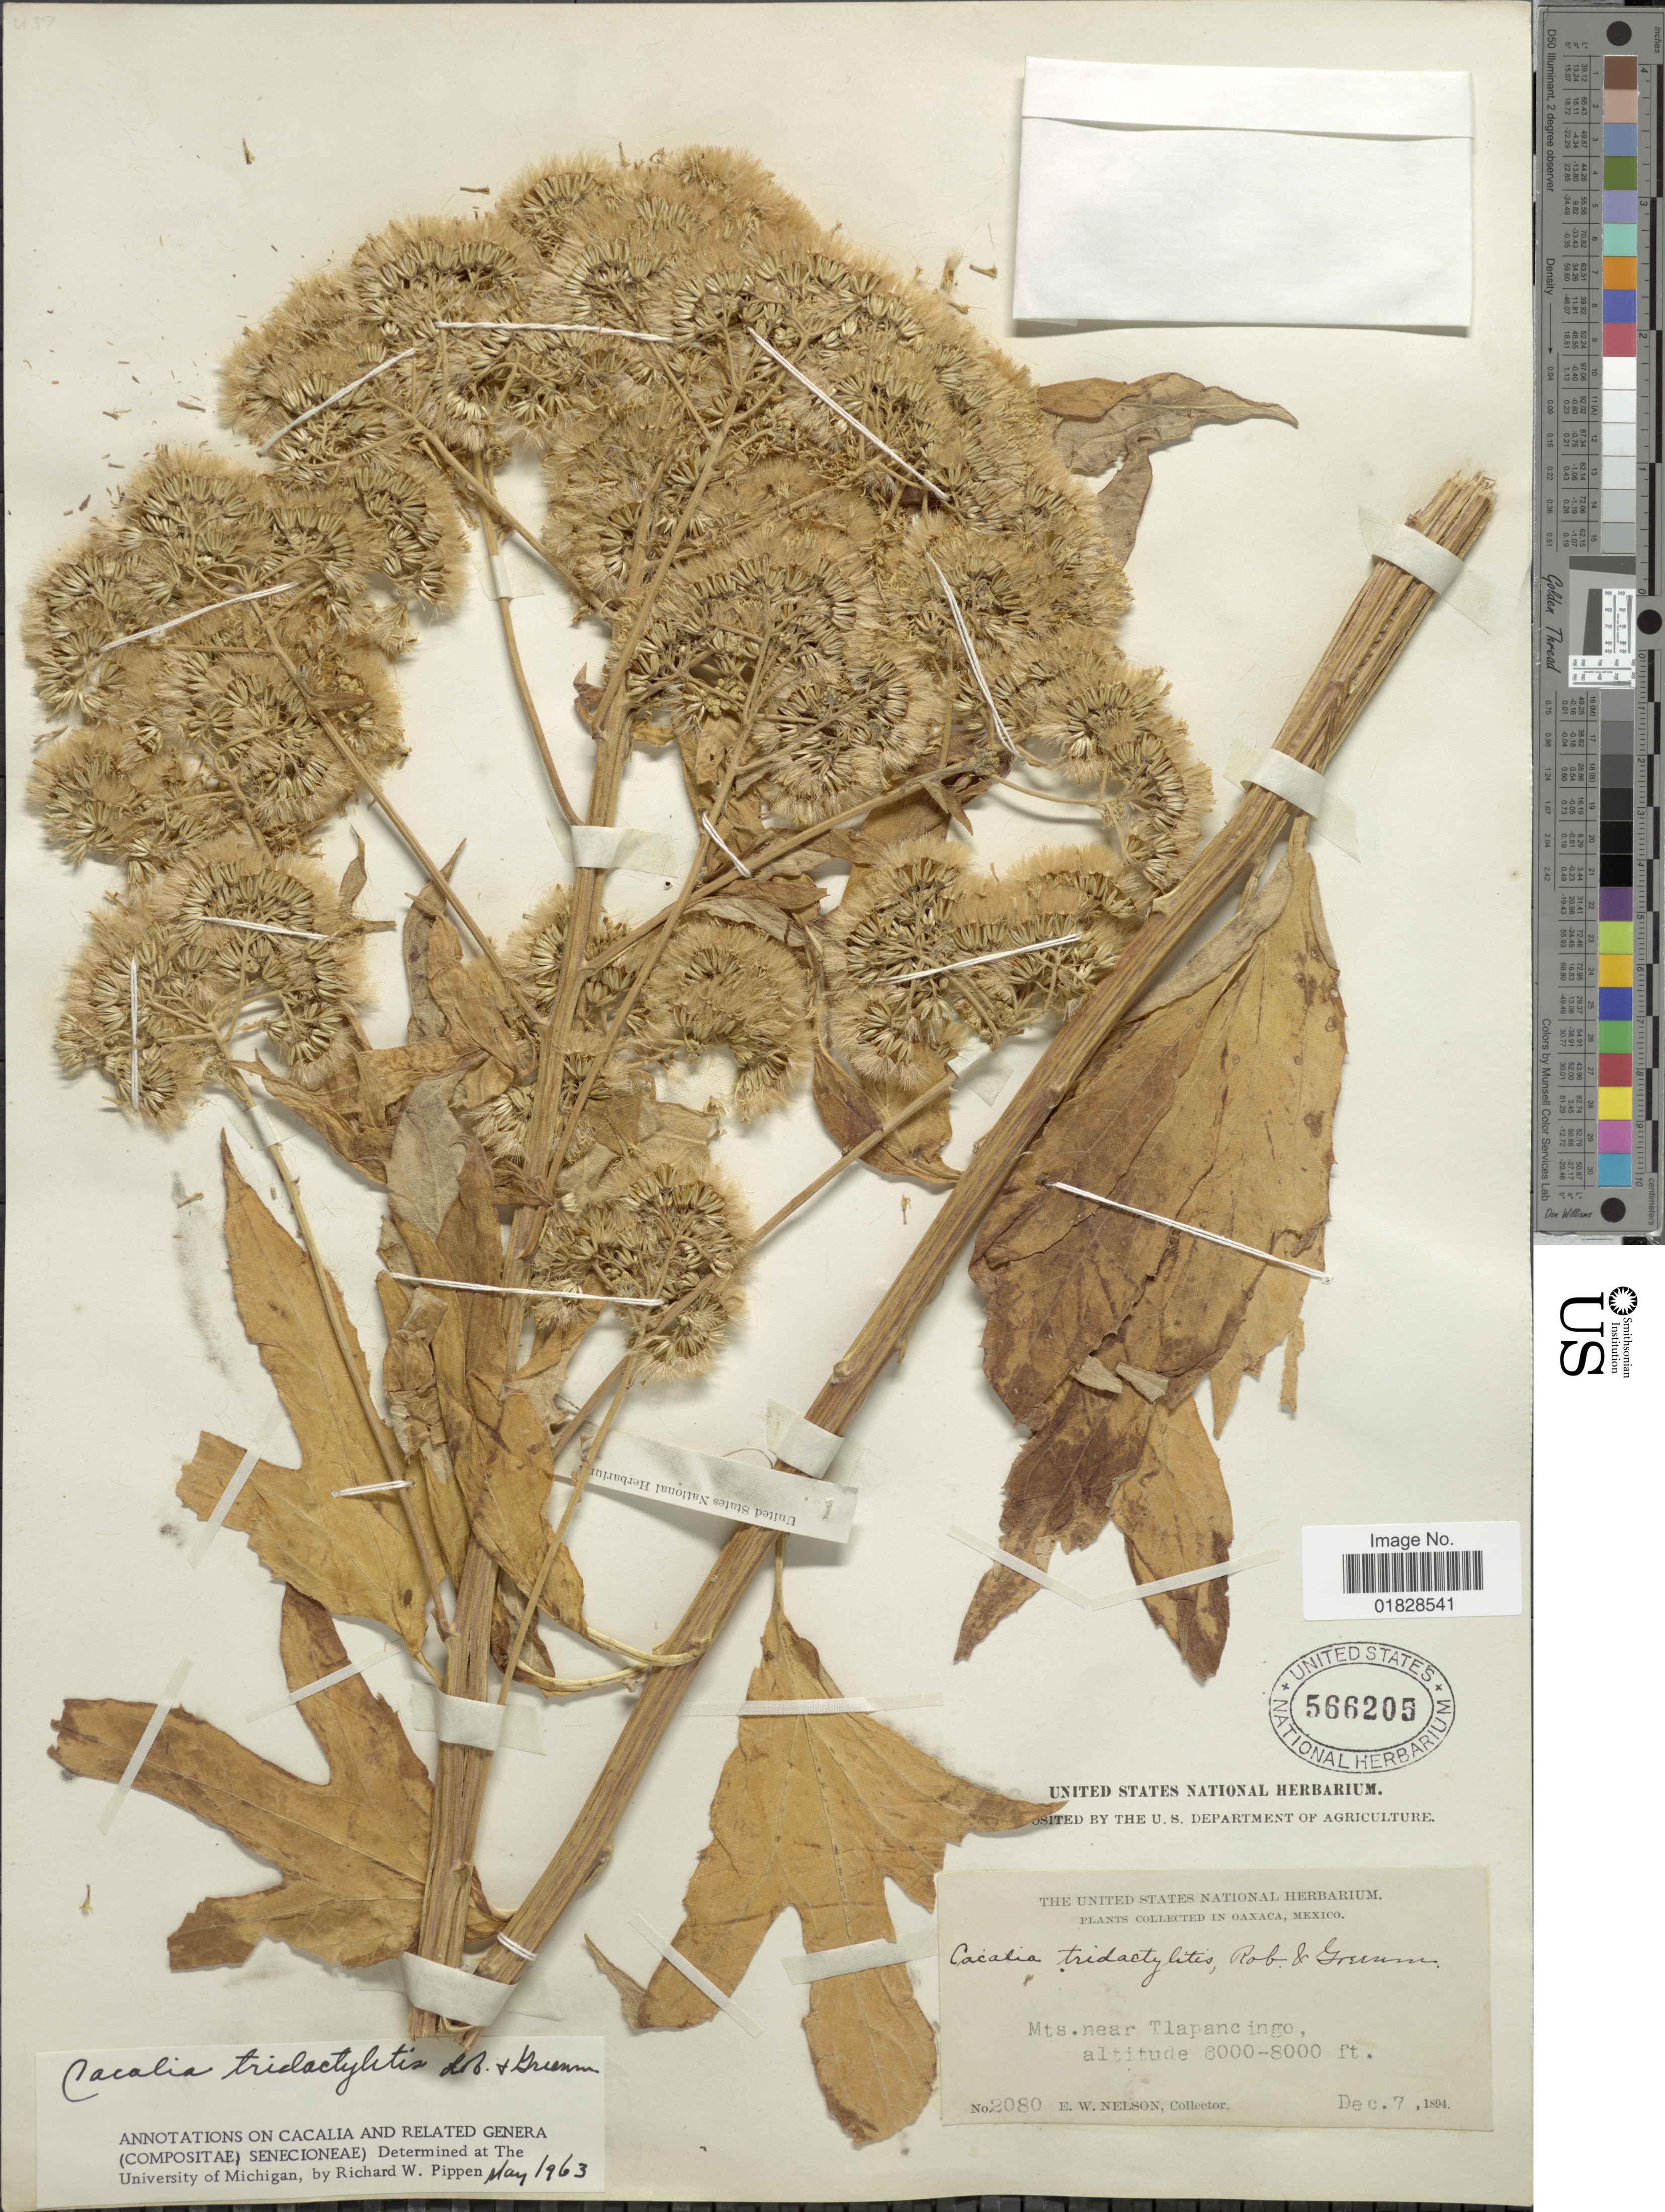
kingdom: Plantae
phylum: Tracheophyta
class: Magnoliopsida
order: Asterales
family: Asteraceae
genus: Digitacalia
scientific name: Digitacalia tridactylitis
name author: (B.L. Rob. & Greenm.) Pippen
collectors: E. W. Nelson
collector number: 2080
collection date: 1894-12-07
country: Mexico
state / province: Oaxaca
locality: Mts. near Tlapancingo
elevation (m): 1829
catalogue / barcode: US 566205